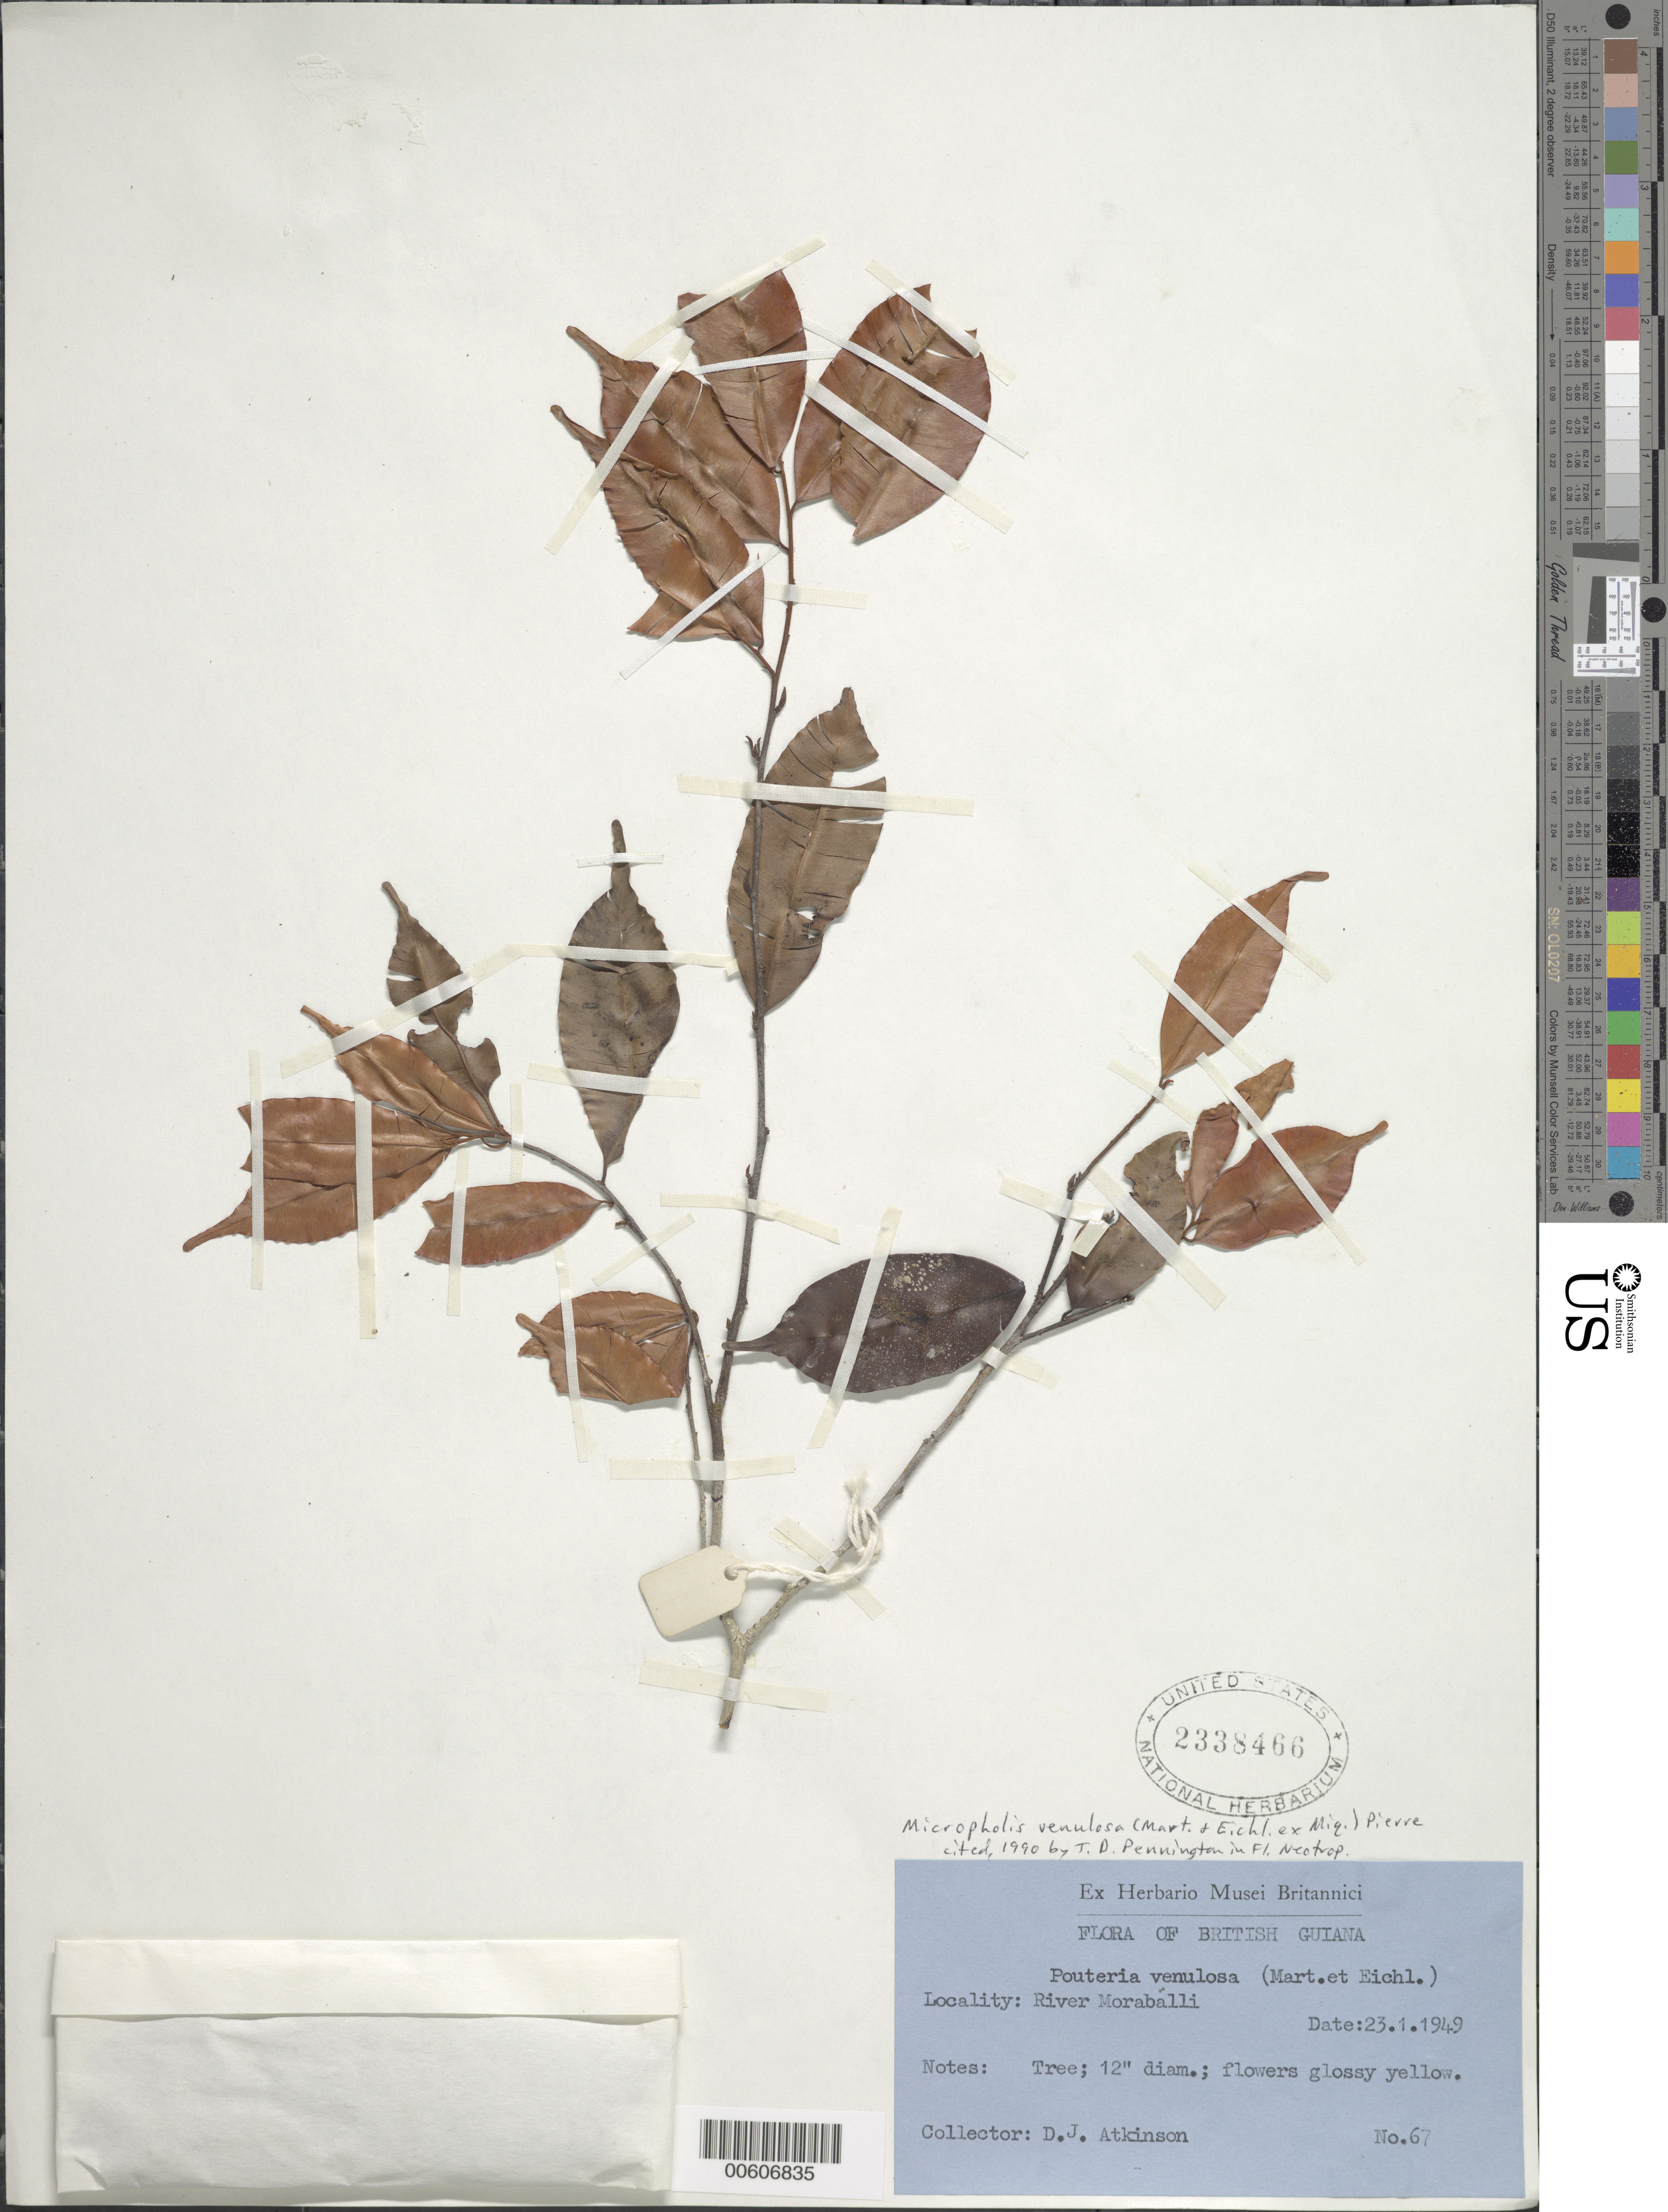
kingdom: Plantae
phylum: Tracheophyta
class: Magnoliopsida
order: Ericales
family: Sapotaceae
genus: Micropholis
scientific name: Micropholis venulosa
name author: (Mart. & Eichler) Pierre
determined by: Pennington, T. D., (K)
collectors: D. Atkinson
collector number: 67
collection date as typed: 23-Jan-49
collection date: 1949-01-23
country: Guyana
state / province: U. Demerara-Berbice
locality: Moraballi R.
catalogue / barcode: US 2338466